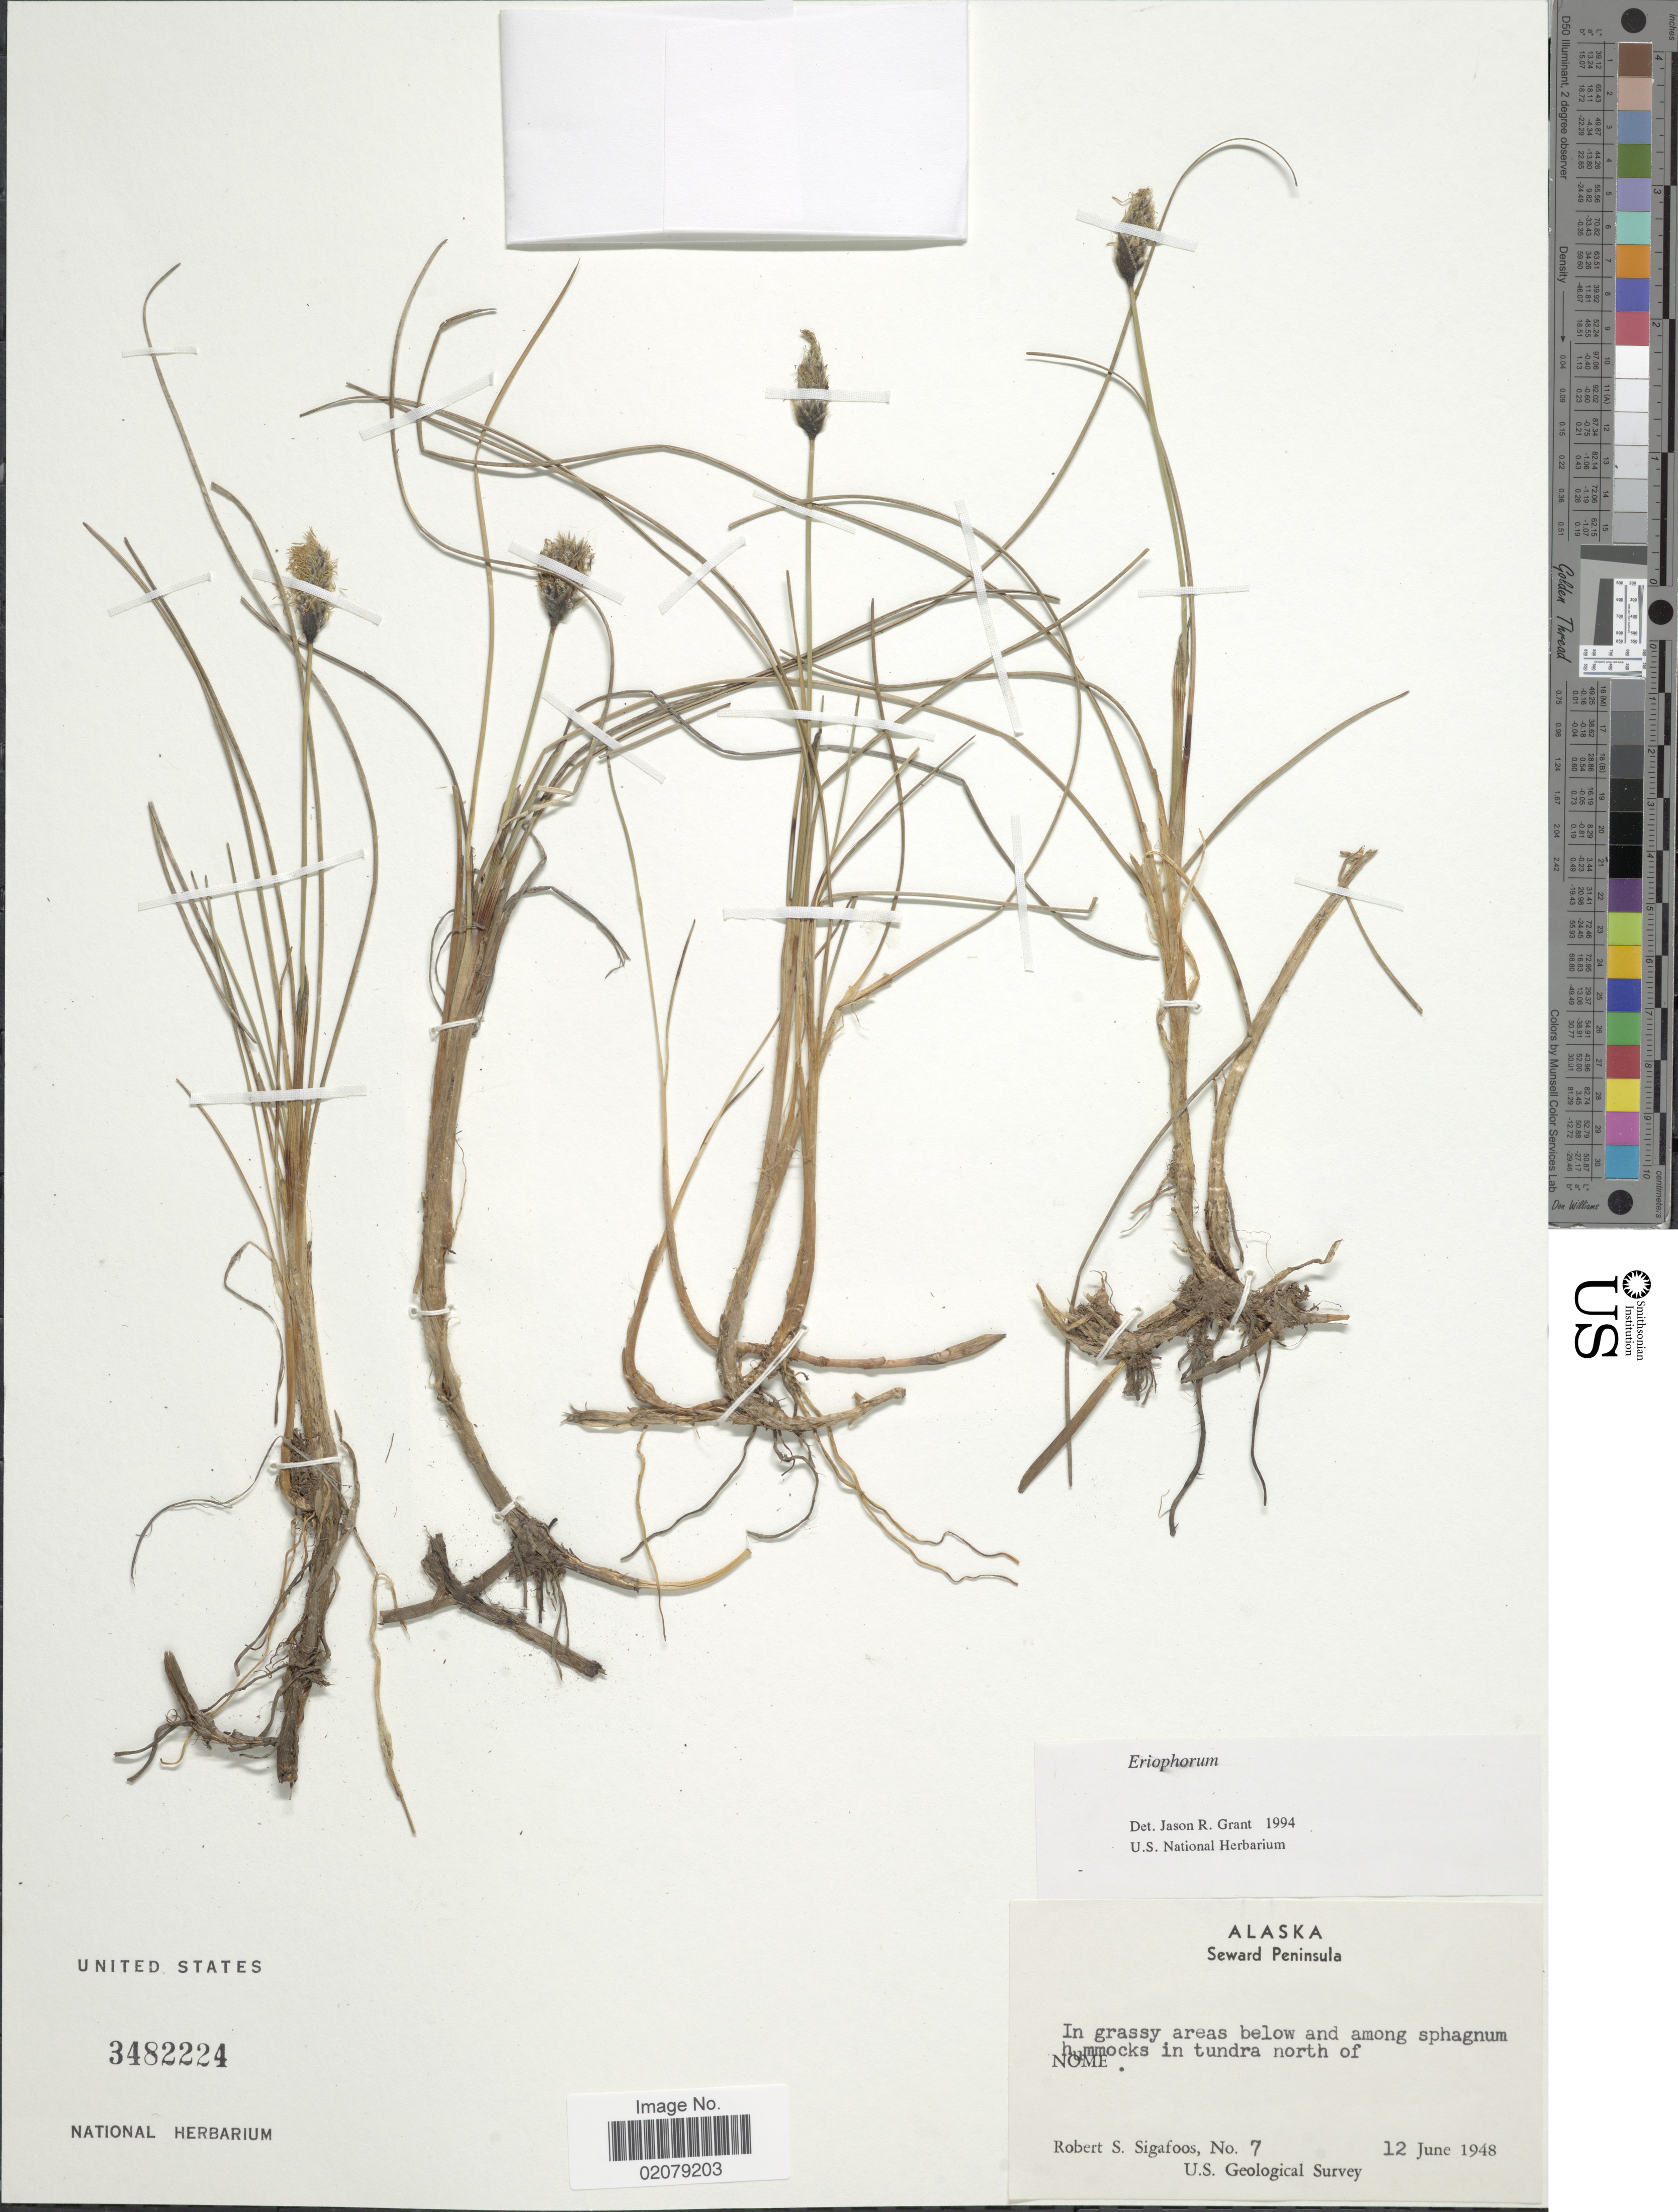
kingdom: Plantae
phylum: Tracheophyta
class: Liliopsida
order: Poales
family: Cyperaceae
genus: Eriophorum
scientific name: Eriophorum sp.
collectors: R. Sigafoos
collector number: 7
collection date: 1948-06-12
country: United States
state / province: Alaska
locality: Seward Peninsula, In grassy areas below and among sphagnu, hummocks in tundra north of Nome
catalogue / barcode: US 3482224